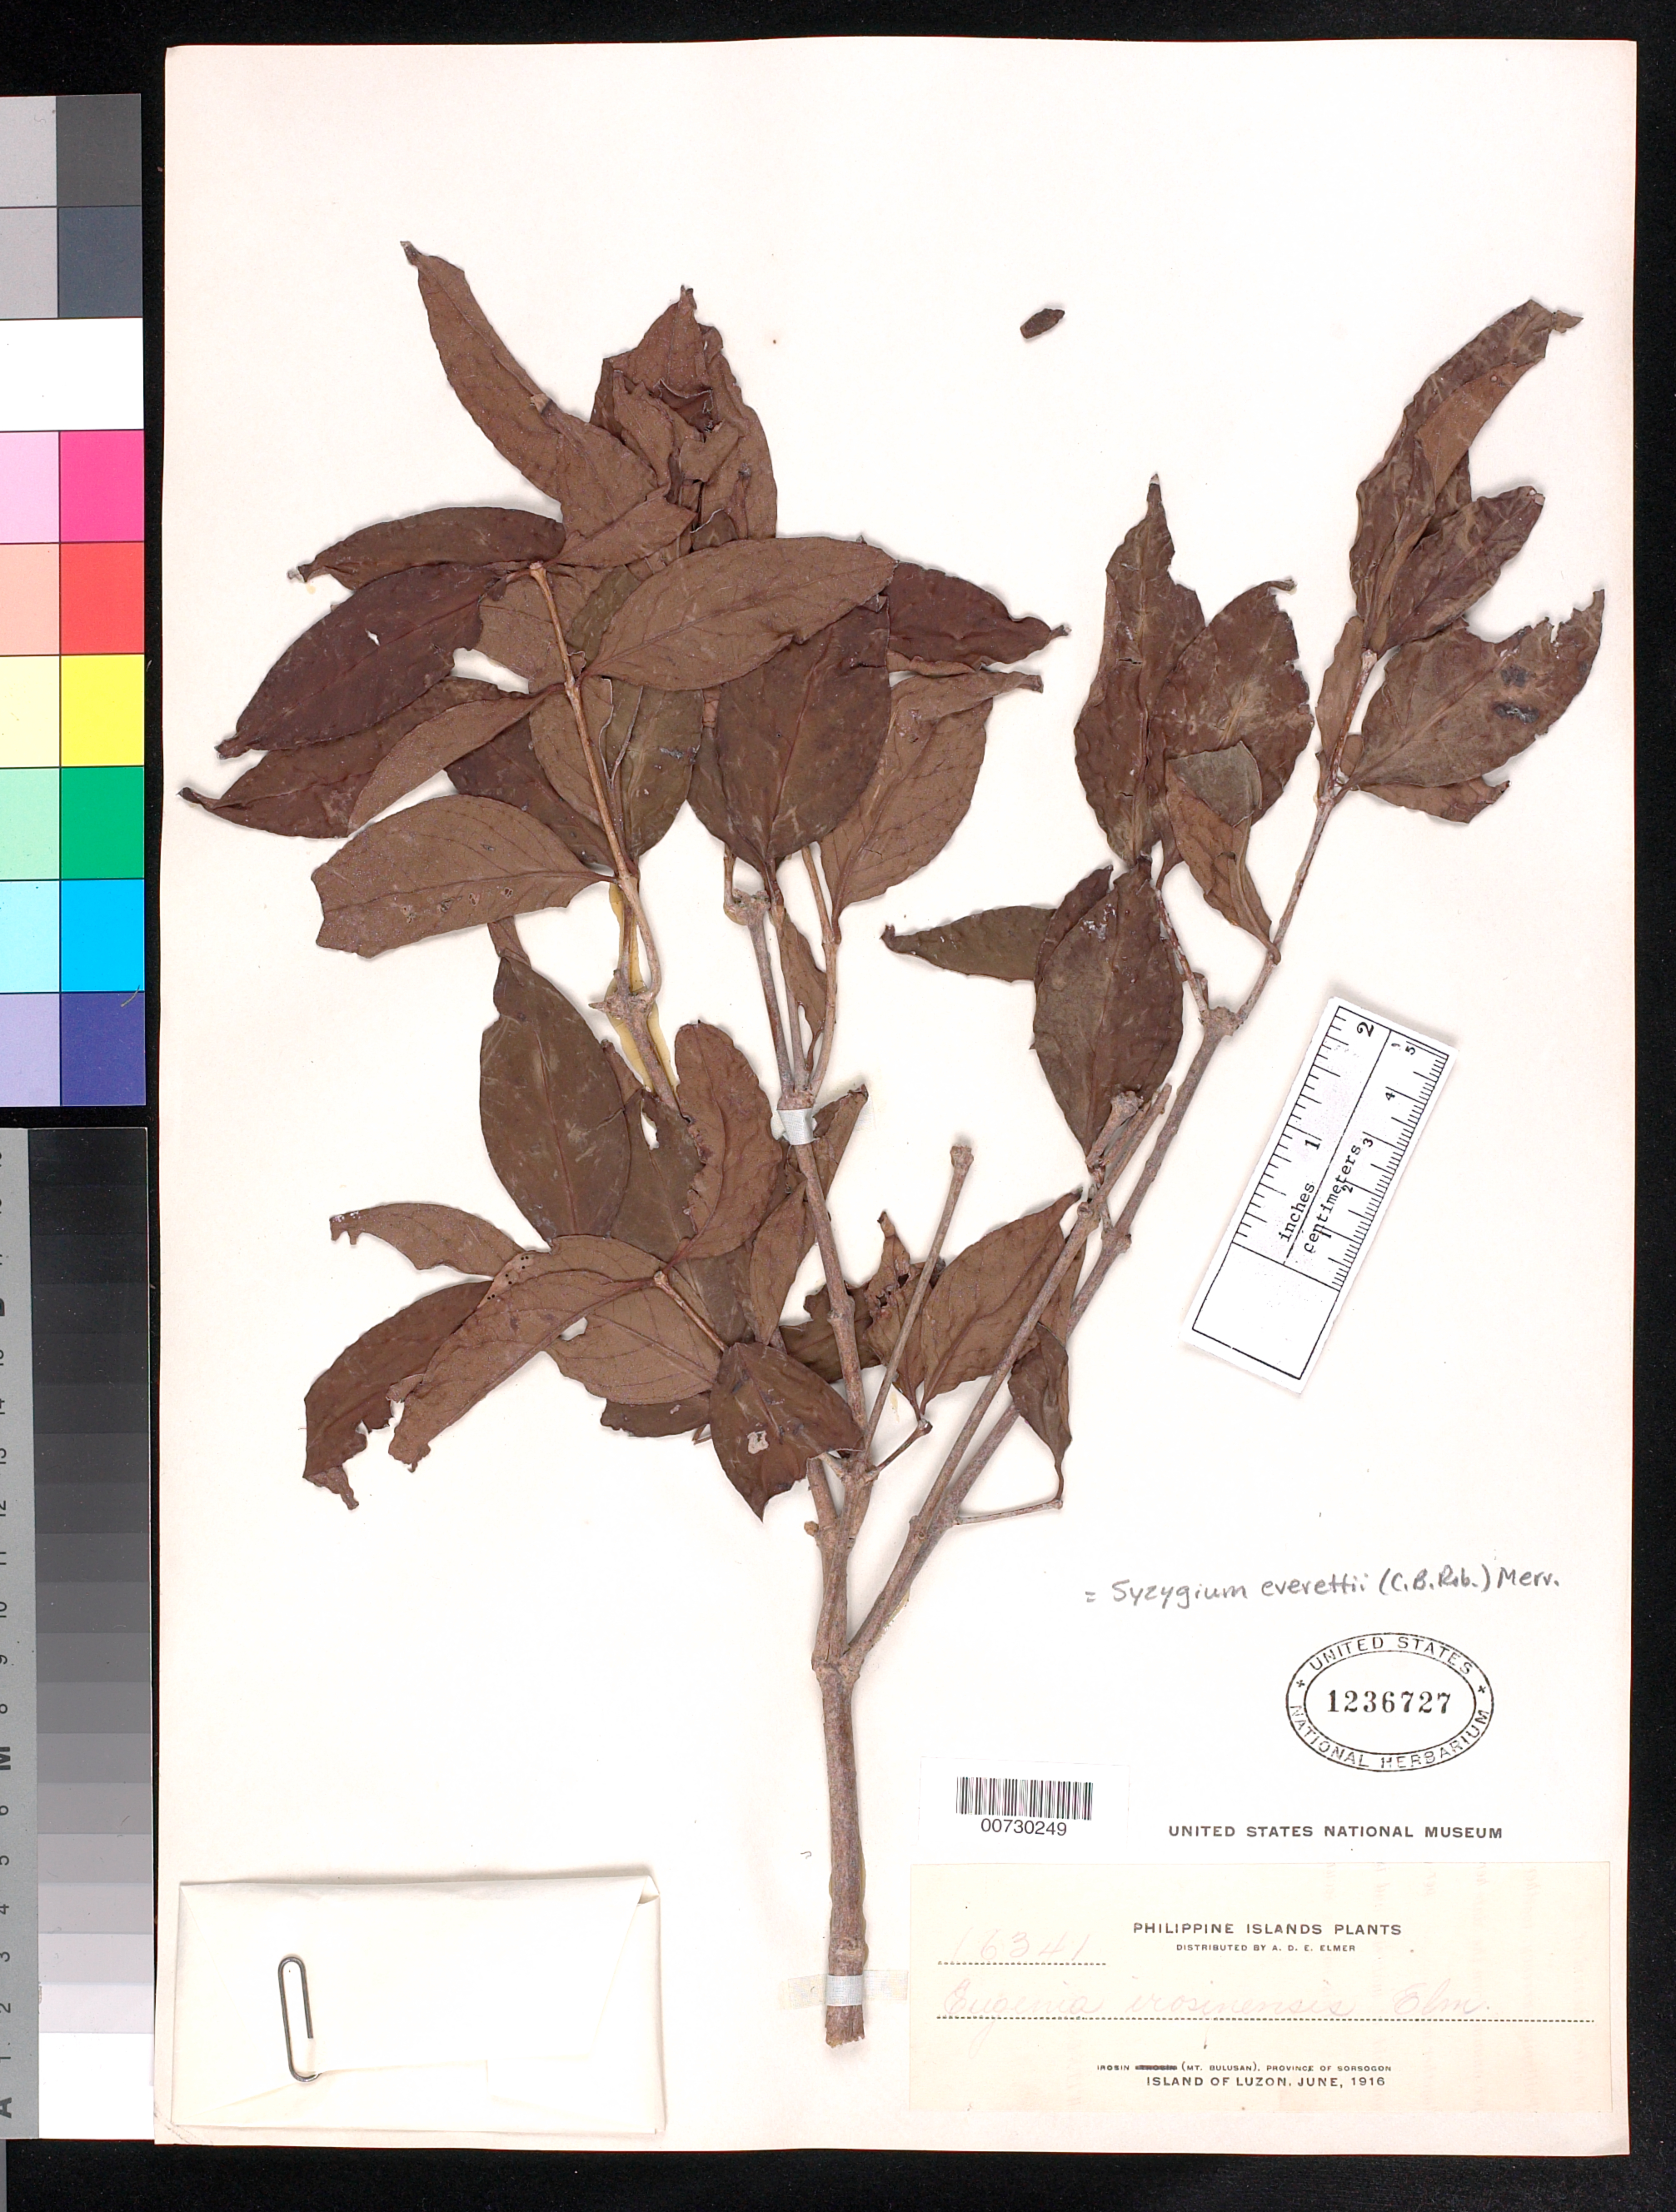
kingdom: Plantae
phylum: Tracheophyta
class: Magnoliopsida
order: Myrtales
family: Myrtaceae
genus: Syzygium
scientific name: Syzygium everettii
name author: (C.B. Rob.) Merr.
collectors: A. D. E. Elmer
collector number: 16341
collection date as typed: Jun 1916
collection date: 1916-06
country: Philippines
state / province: Bicol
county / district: Sorsogon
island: Luzon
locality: Irosin, Mt. Bulusan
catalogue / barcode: US 1236727